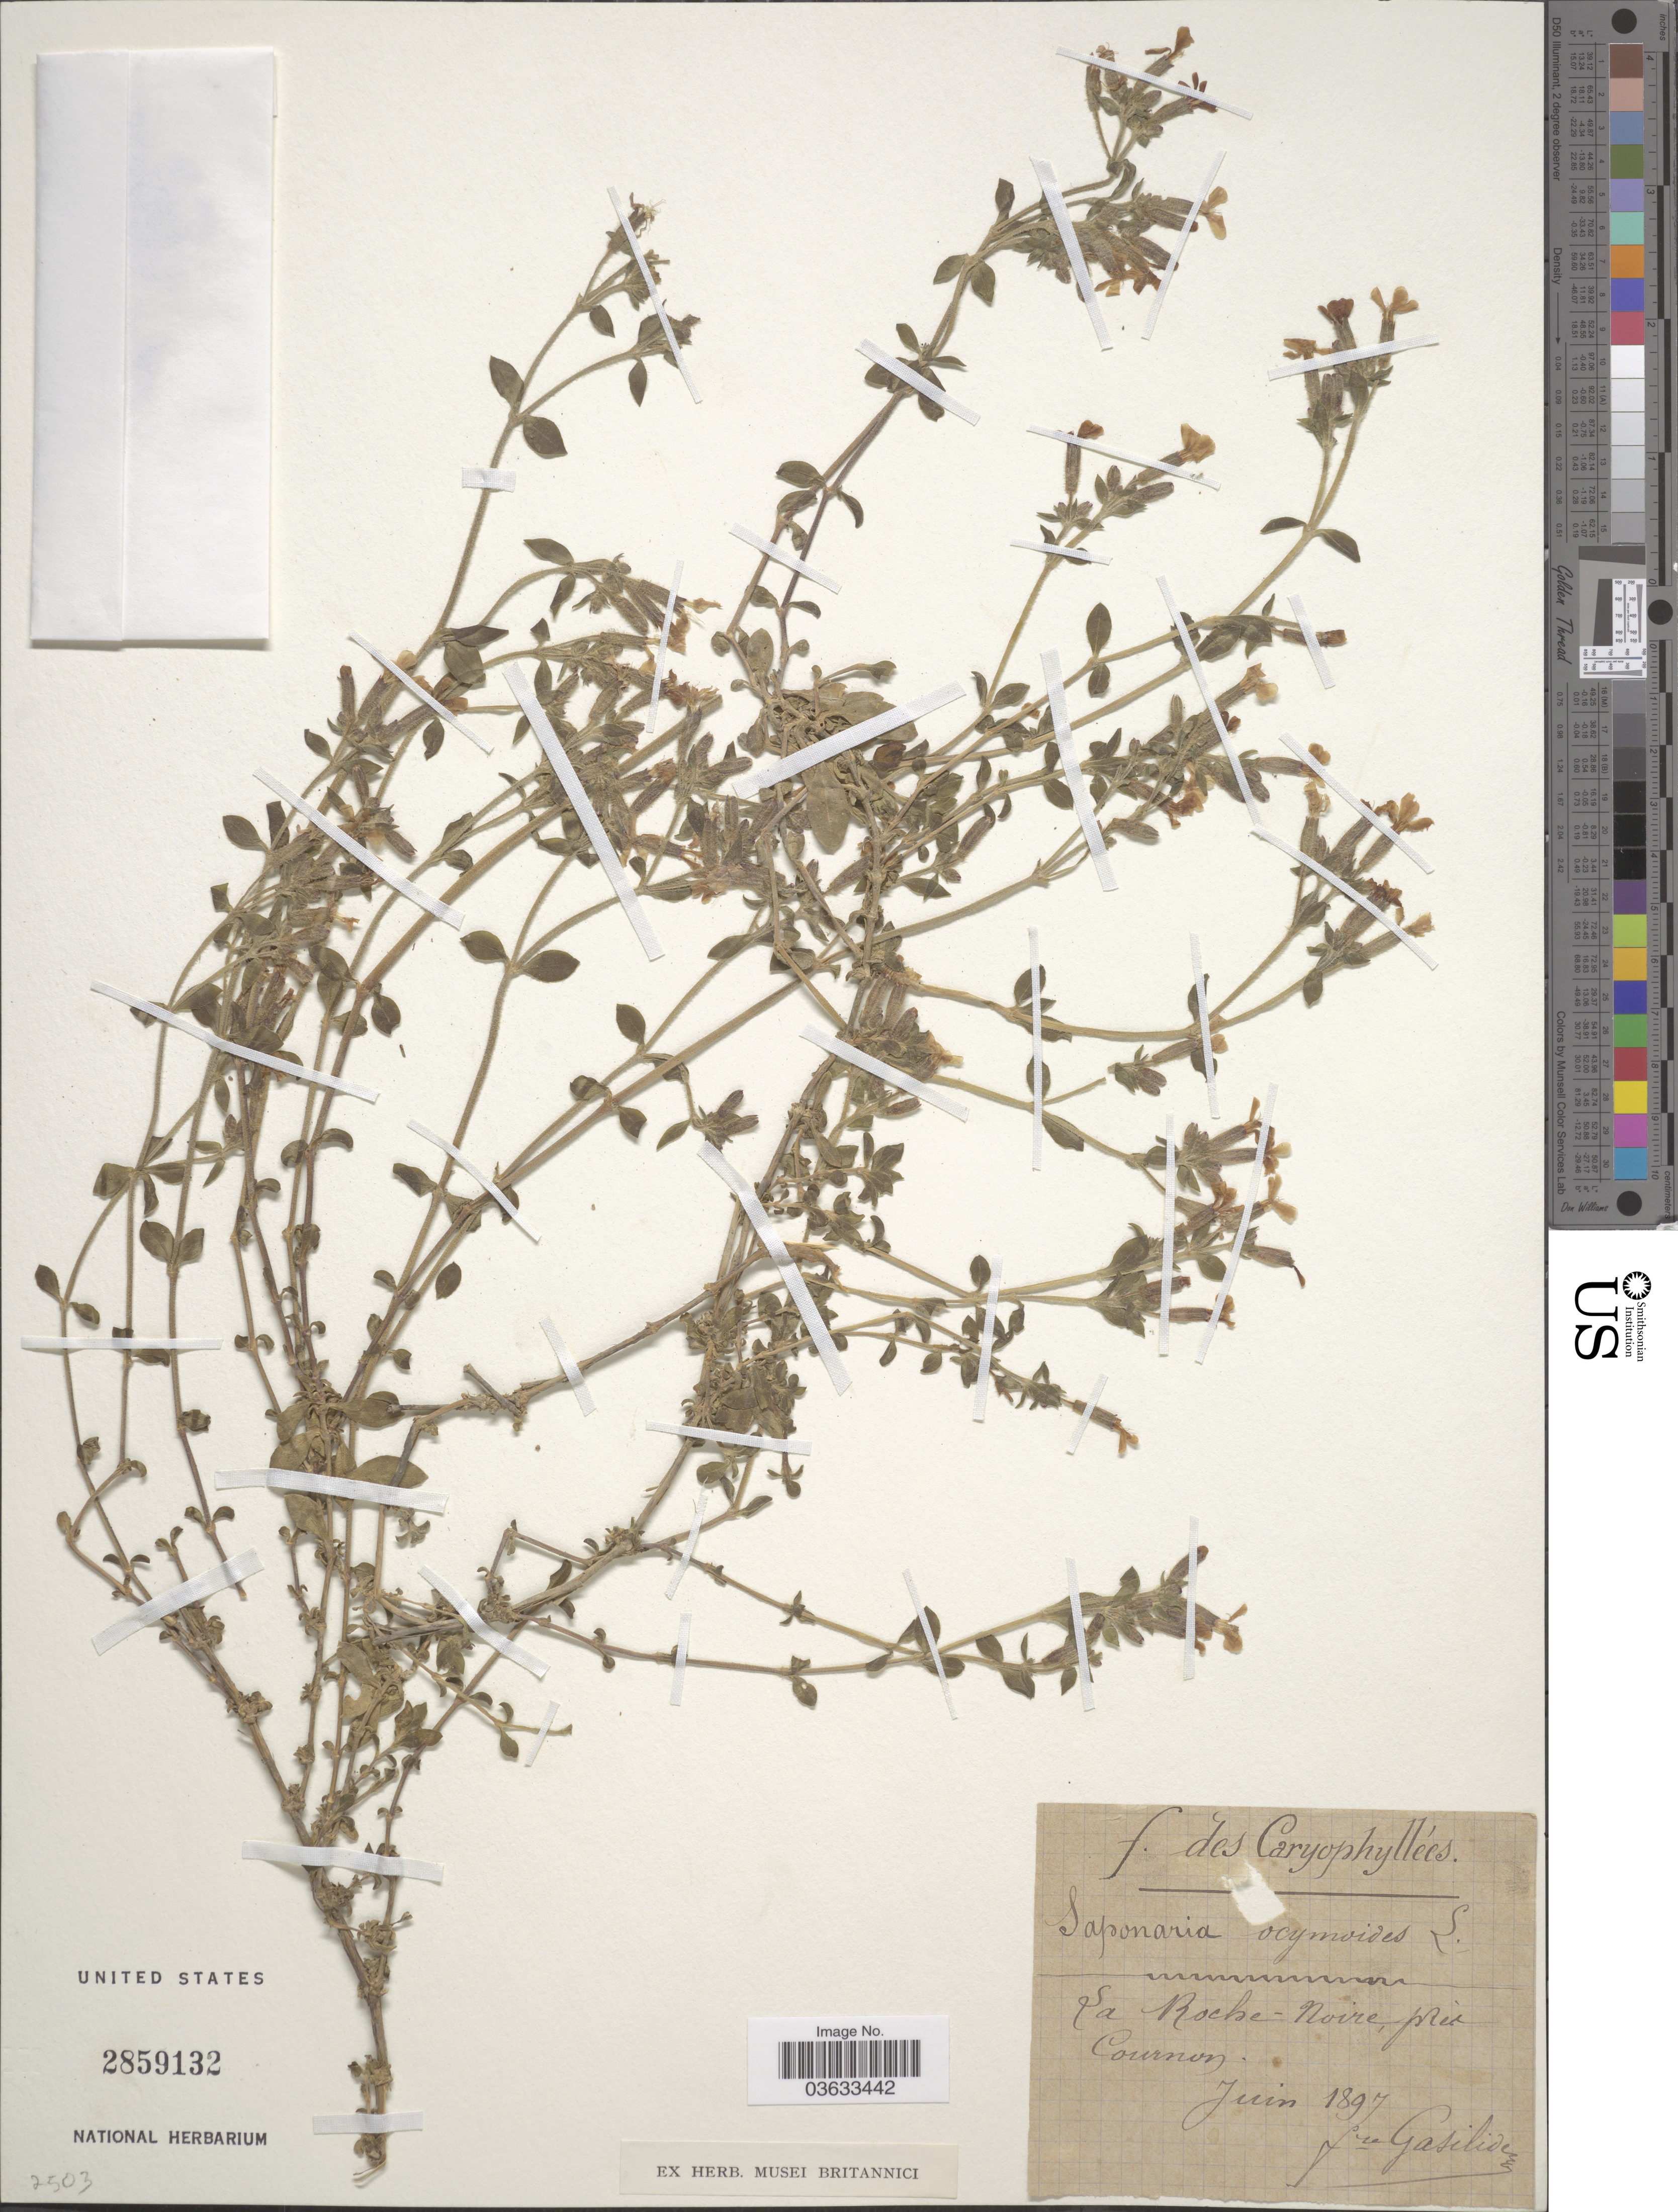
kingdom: Plantae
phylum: Tracheophyta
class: Magnoliopsida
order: Caryophyllales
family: Caryophyllaceae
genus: Saponaria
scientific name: Saponaria ocymoides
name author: L.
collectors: F. Gasilide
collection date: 1897-06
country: France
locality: Caryophyllées. La Roche-Noire, près Cournon.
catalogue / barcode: US 2859132